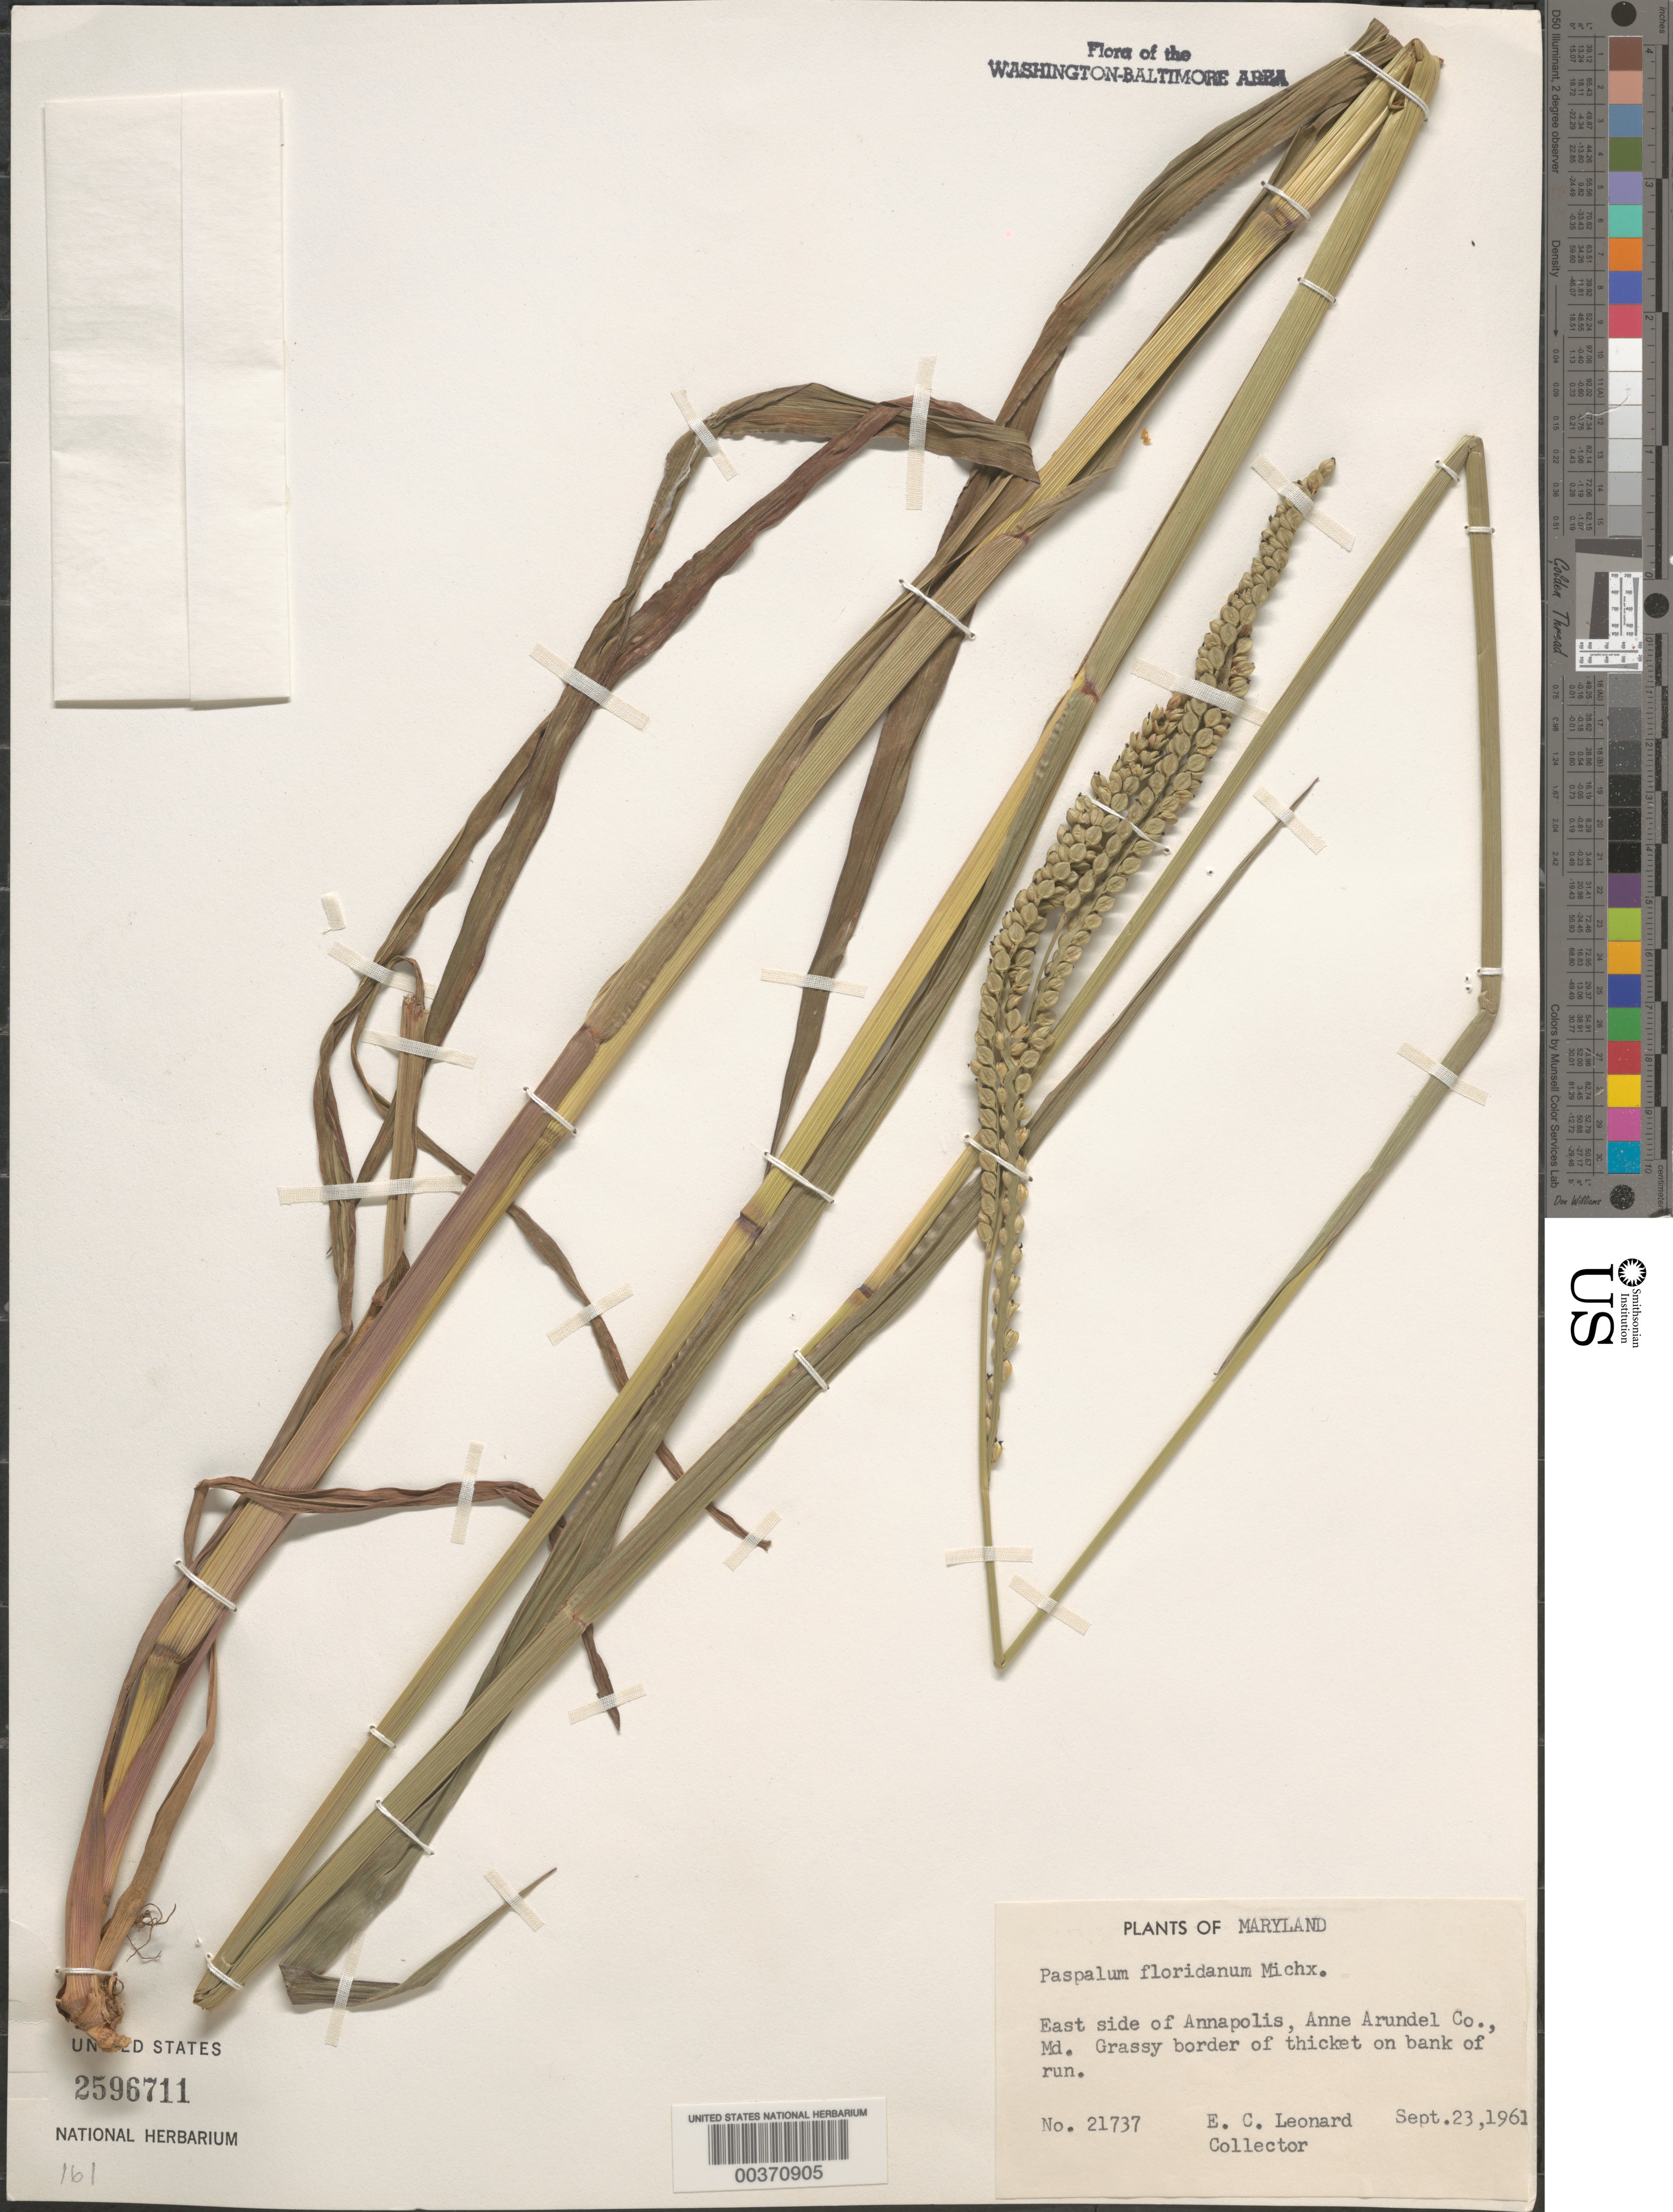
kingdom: Plantae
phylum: Tracheophyta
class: Liliopsida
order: Poales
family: Poaceae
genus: Paspalum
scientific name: Paspalum floridanum var. glabratum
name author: Engelm. ex Vasey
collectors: E. C. Leonard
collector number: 21737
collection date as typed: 23 Sep 1961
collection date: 1961-09-23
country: United States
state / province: Maryland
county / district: Anne Arundel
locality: Annapolis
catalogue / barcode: US 2596711